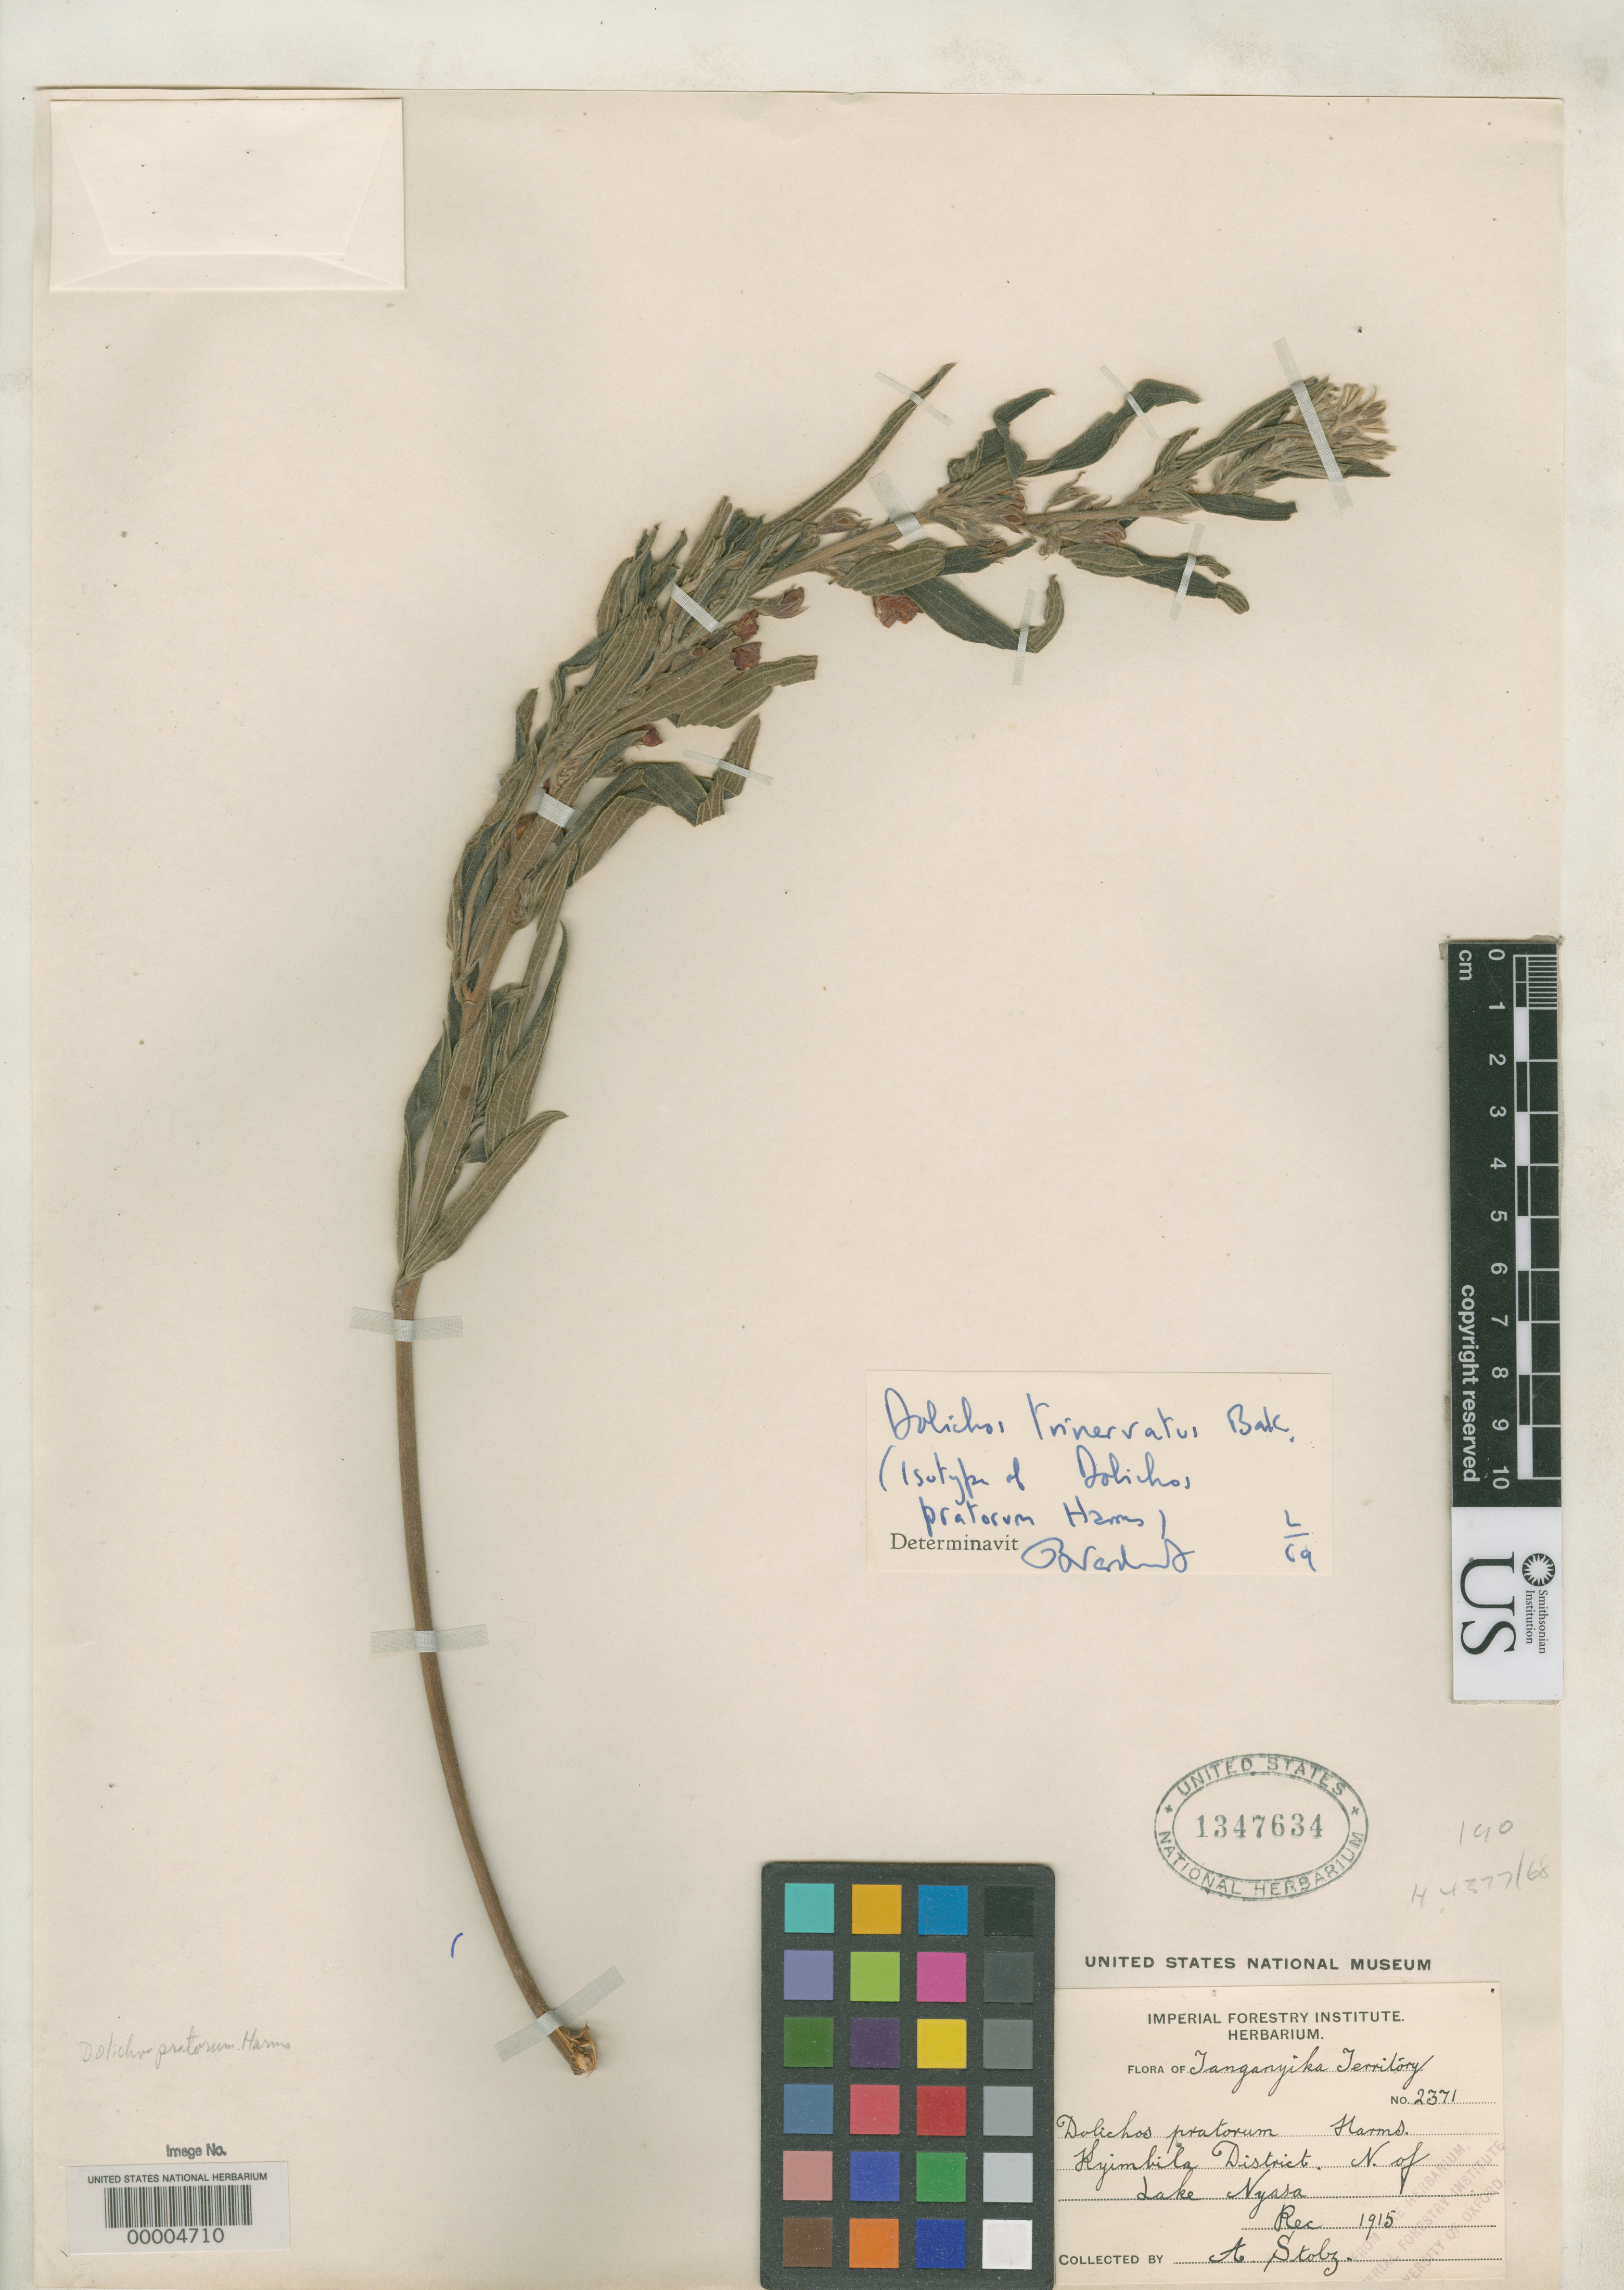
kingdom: Plantae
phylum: Tracheophyta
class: Magnoliopsida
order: Fabales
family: Fabaceae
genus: Dolichos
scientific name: Dolichos pratorum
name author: Harms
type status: Isotype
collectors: A. Stolz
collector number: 2371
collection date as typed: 1915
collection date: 1915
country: Tanzania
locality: Kyimbila Dist., north of Lake Nyasa.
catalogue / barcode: US 1347634